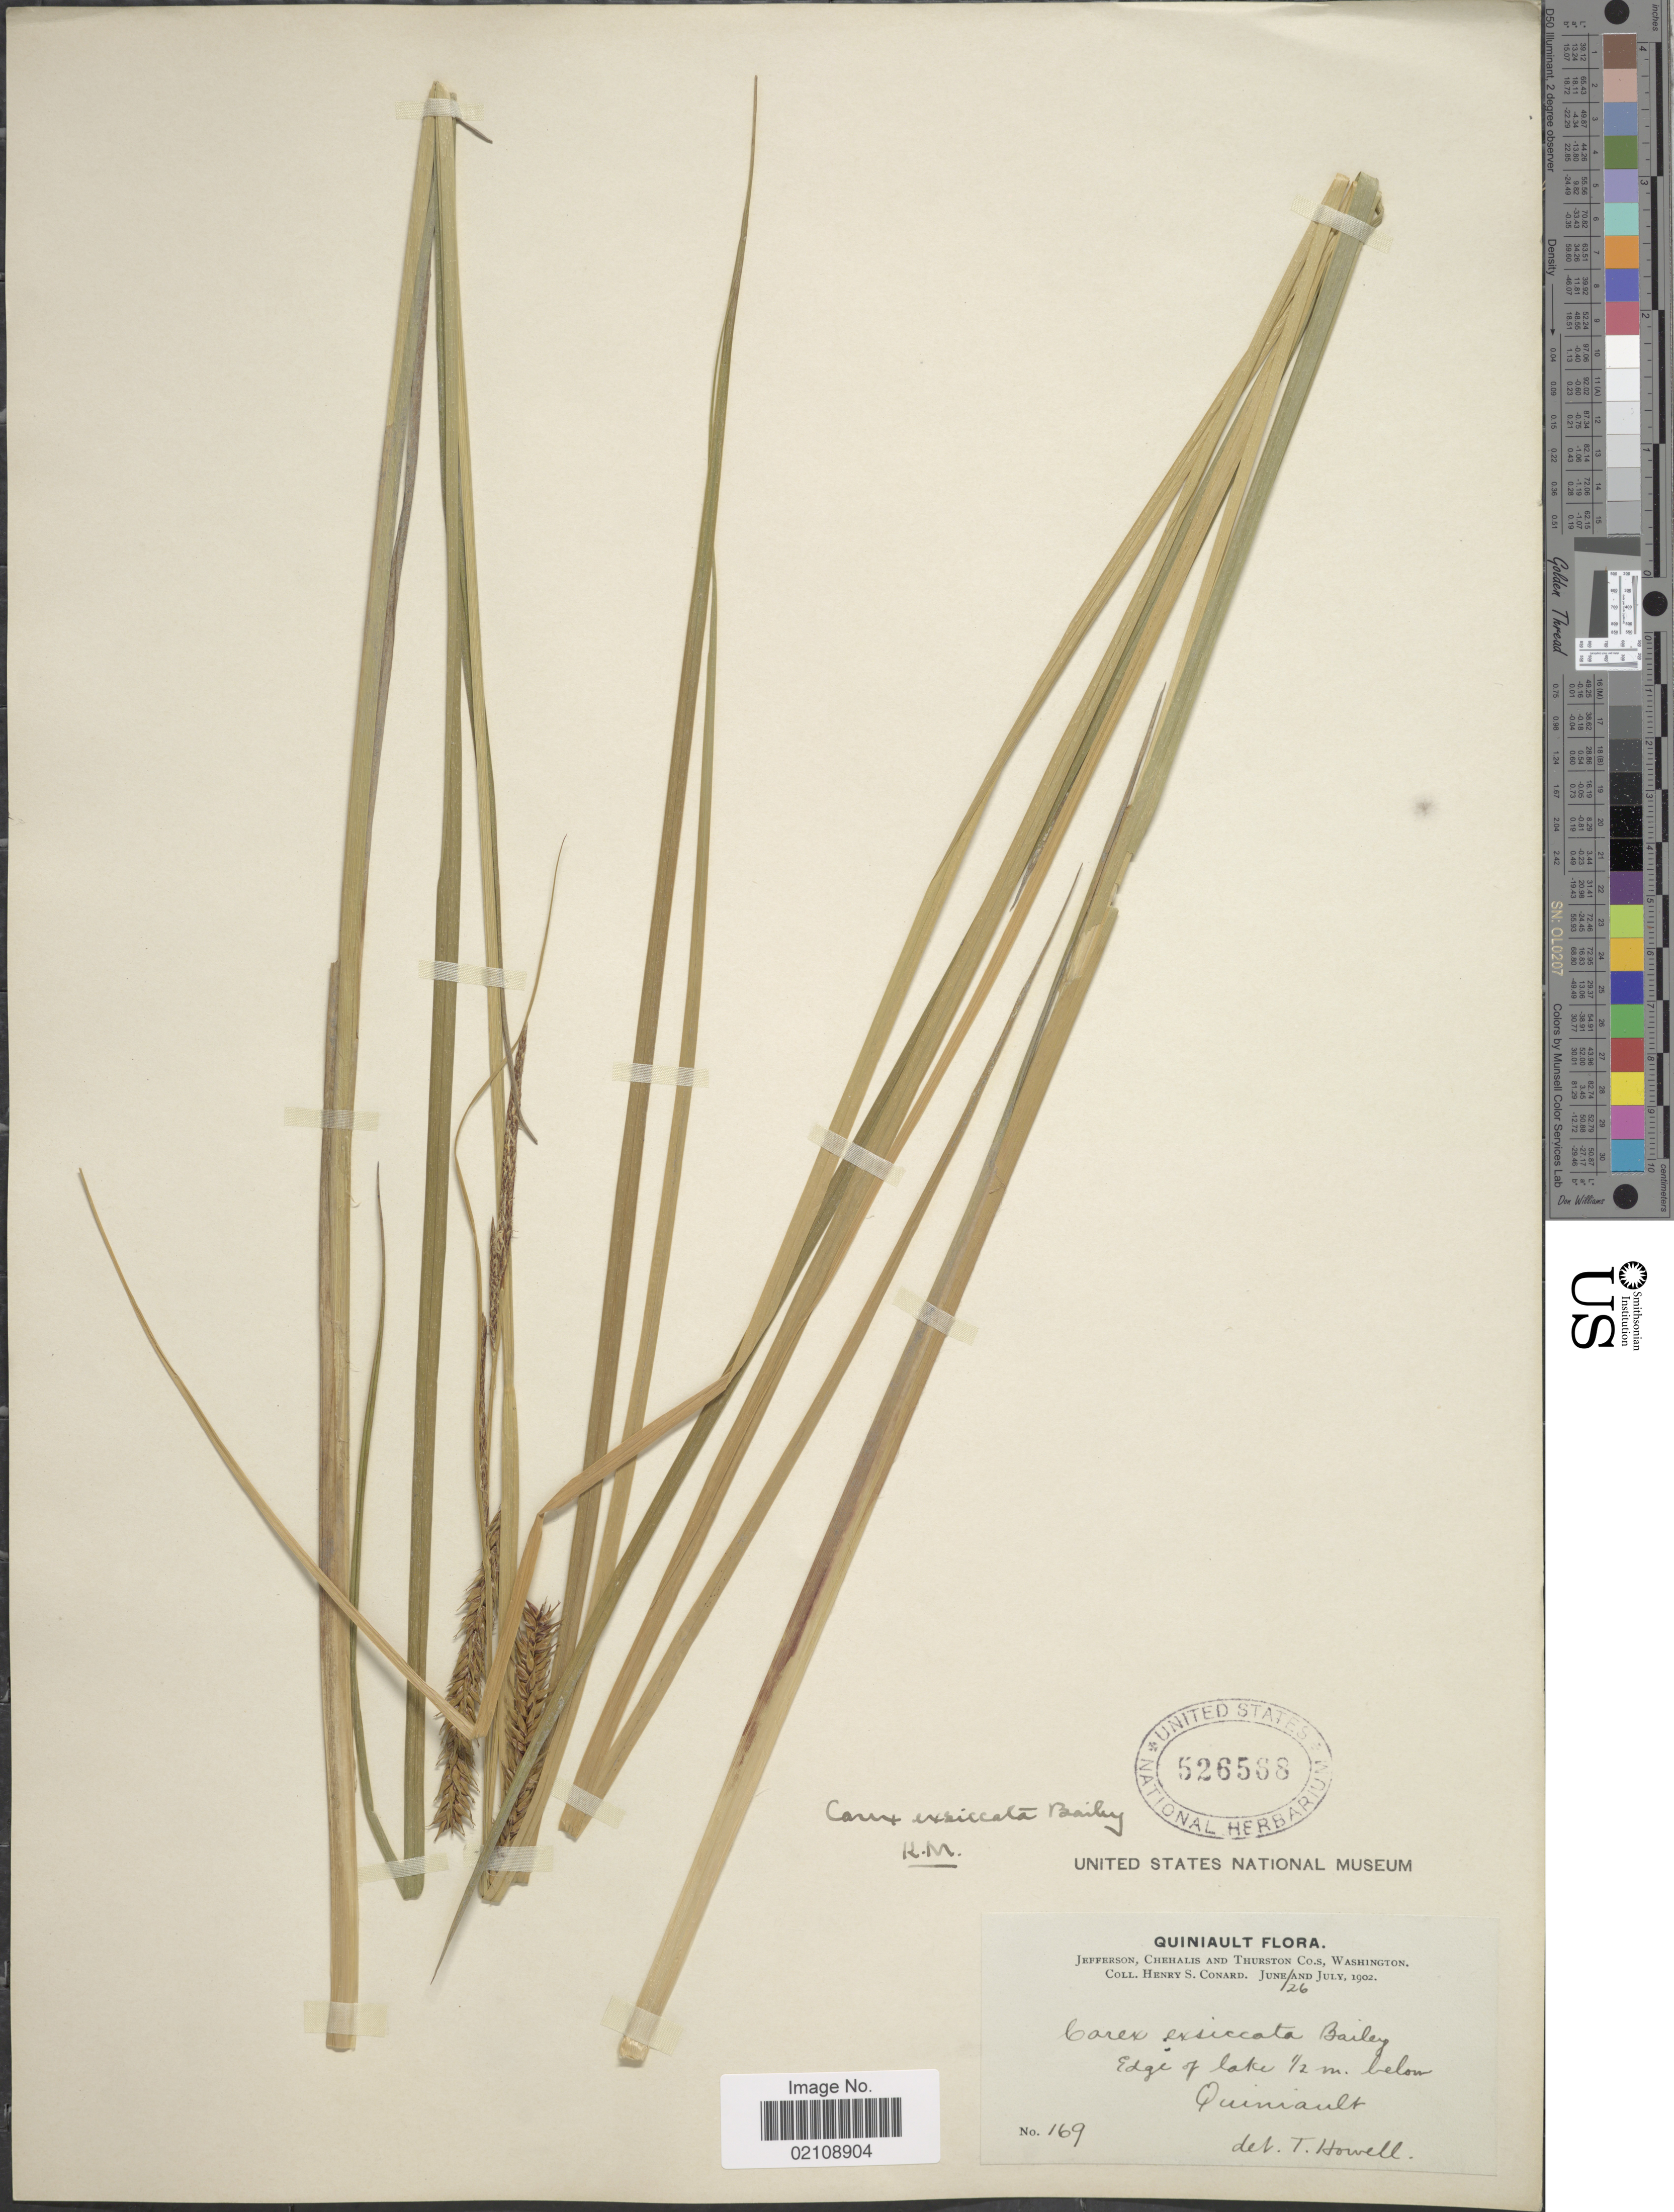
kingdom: Plantae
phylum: Tracheophyta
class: Liliopsida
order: Poales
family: Cyperaceae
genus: Carex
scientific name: Carex exsiccata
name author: L.H. Bailey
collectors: H. S. Conard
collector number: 169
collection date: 1902-06-26/1902-07-26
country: United States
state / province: Washington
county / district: Thurston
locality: Quiniault, Jefferson, Chehalis and Thurston Co., Edge of lake ½ m. below Quiniault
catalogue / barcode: US 526568